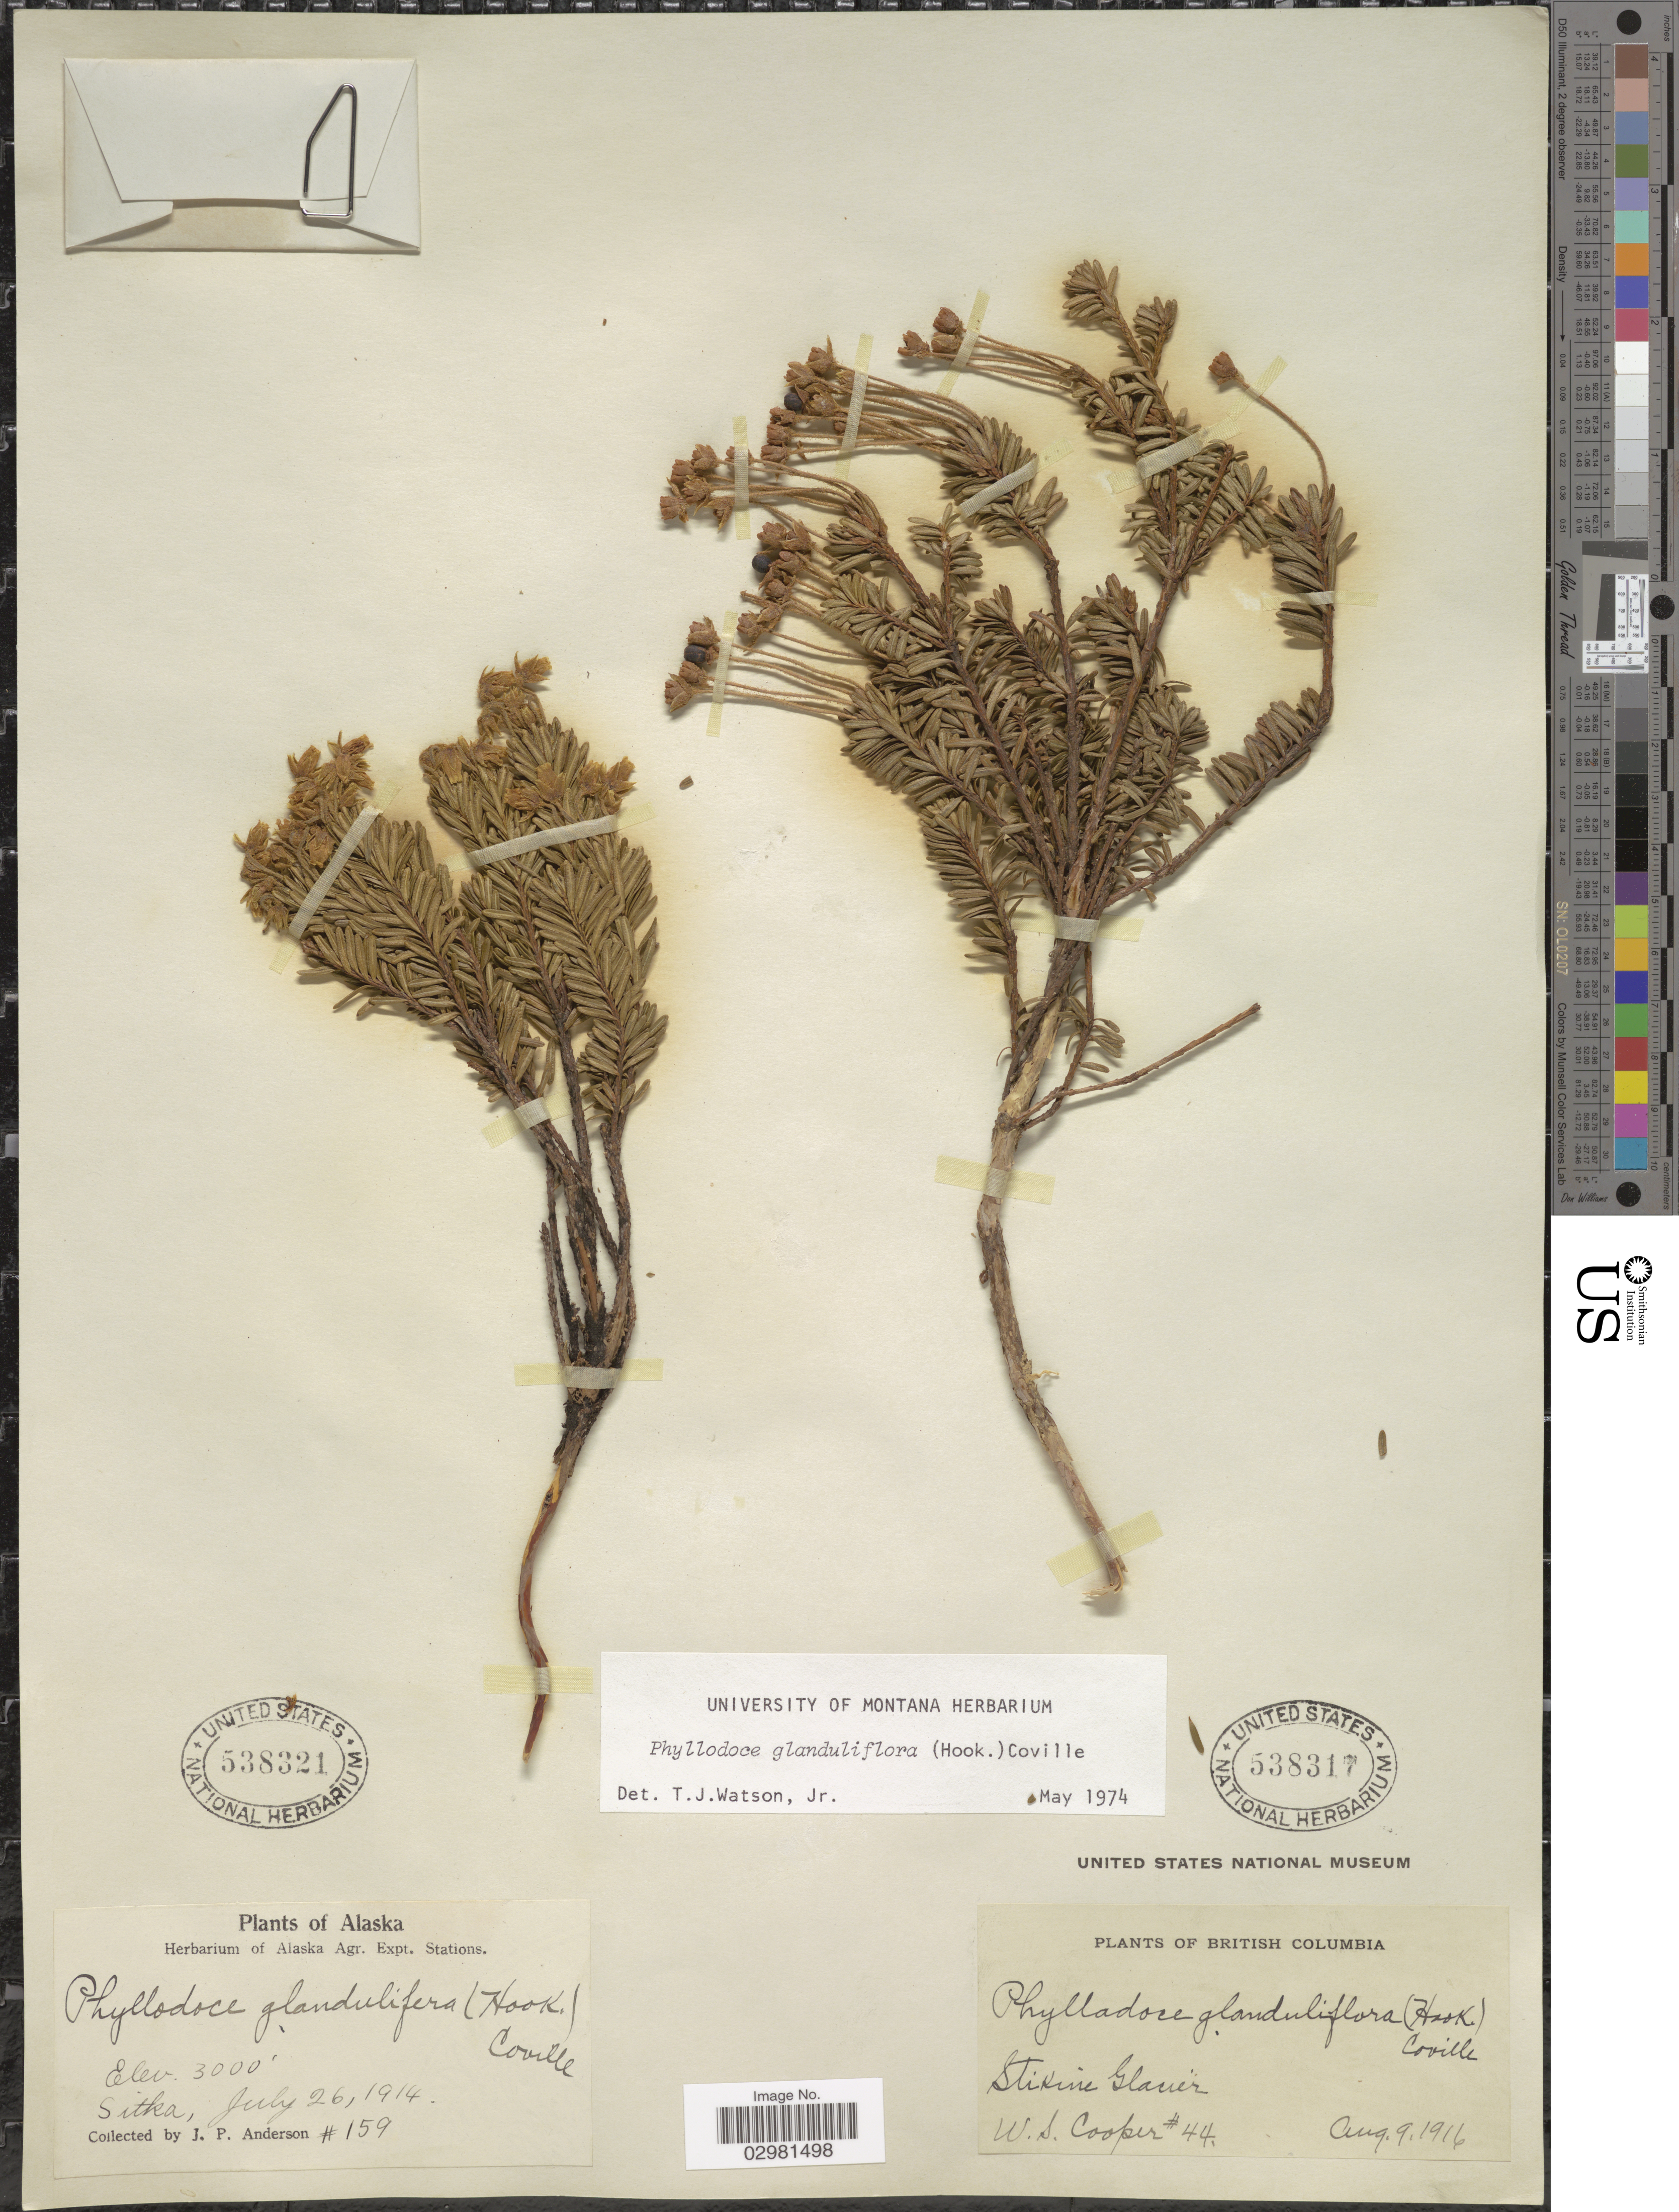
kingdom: Plantae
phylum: Tracheophyta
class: Magnoliopsida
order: Ericales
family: Ericaceae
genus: Phyllodoce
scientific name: Phyllodoce glanduliflora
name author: (Hook.) Coville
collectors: W. Cooper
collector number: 44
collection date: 1916-08-09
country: Canada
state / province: British Columbia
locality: Stikine Glacier.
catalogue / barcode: US 538317-2